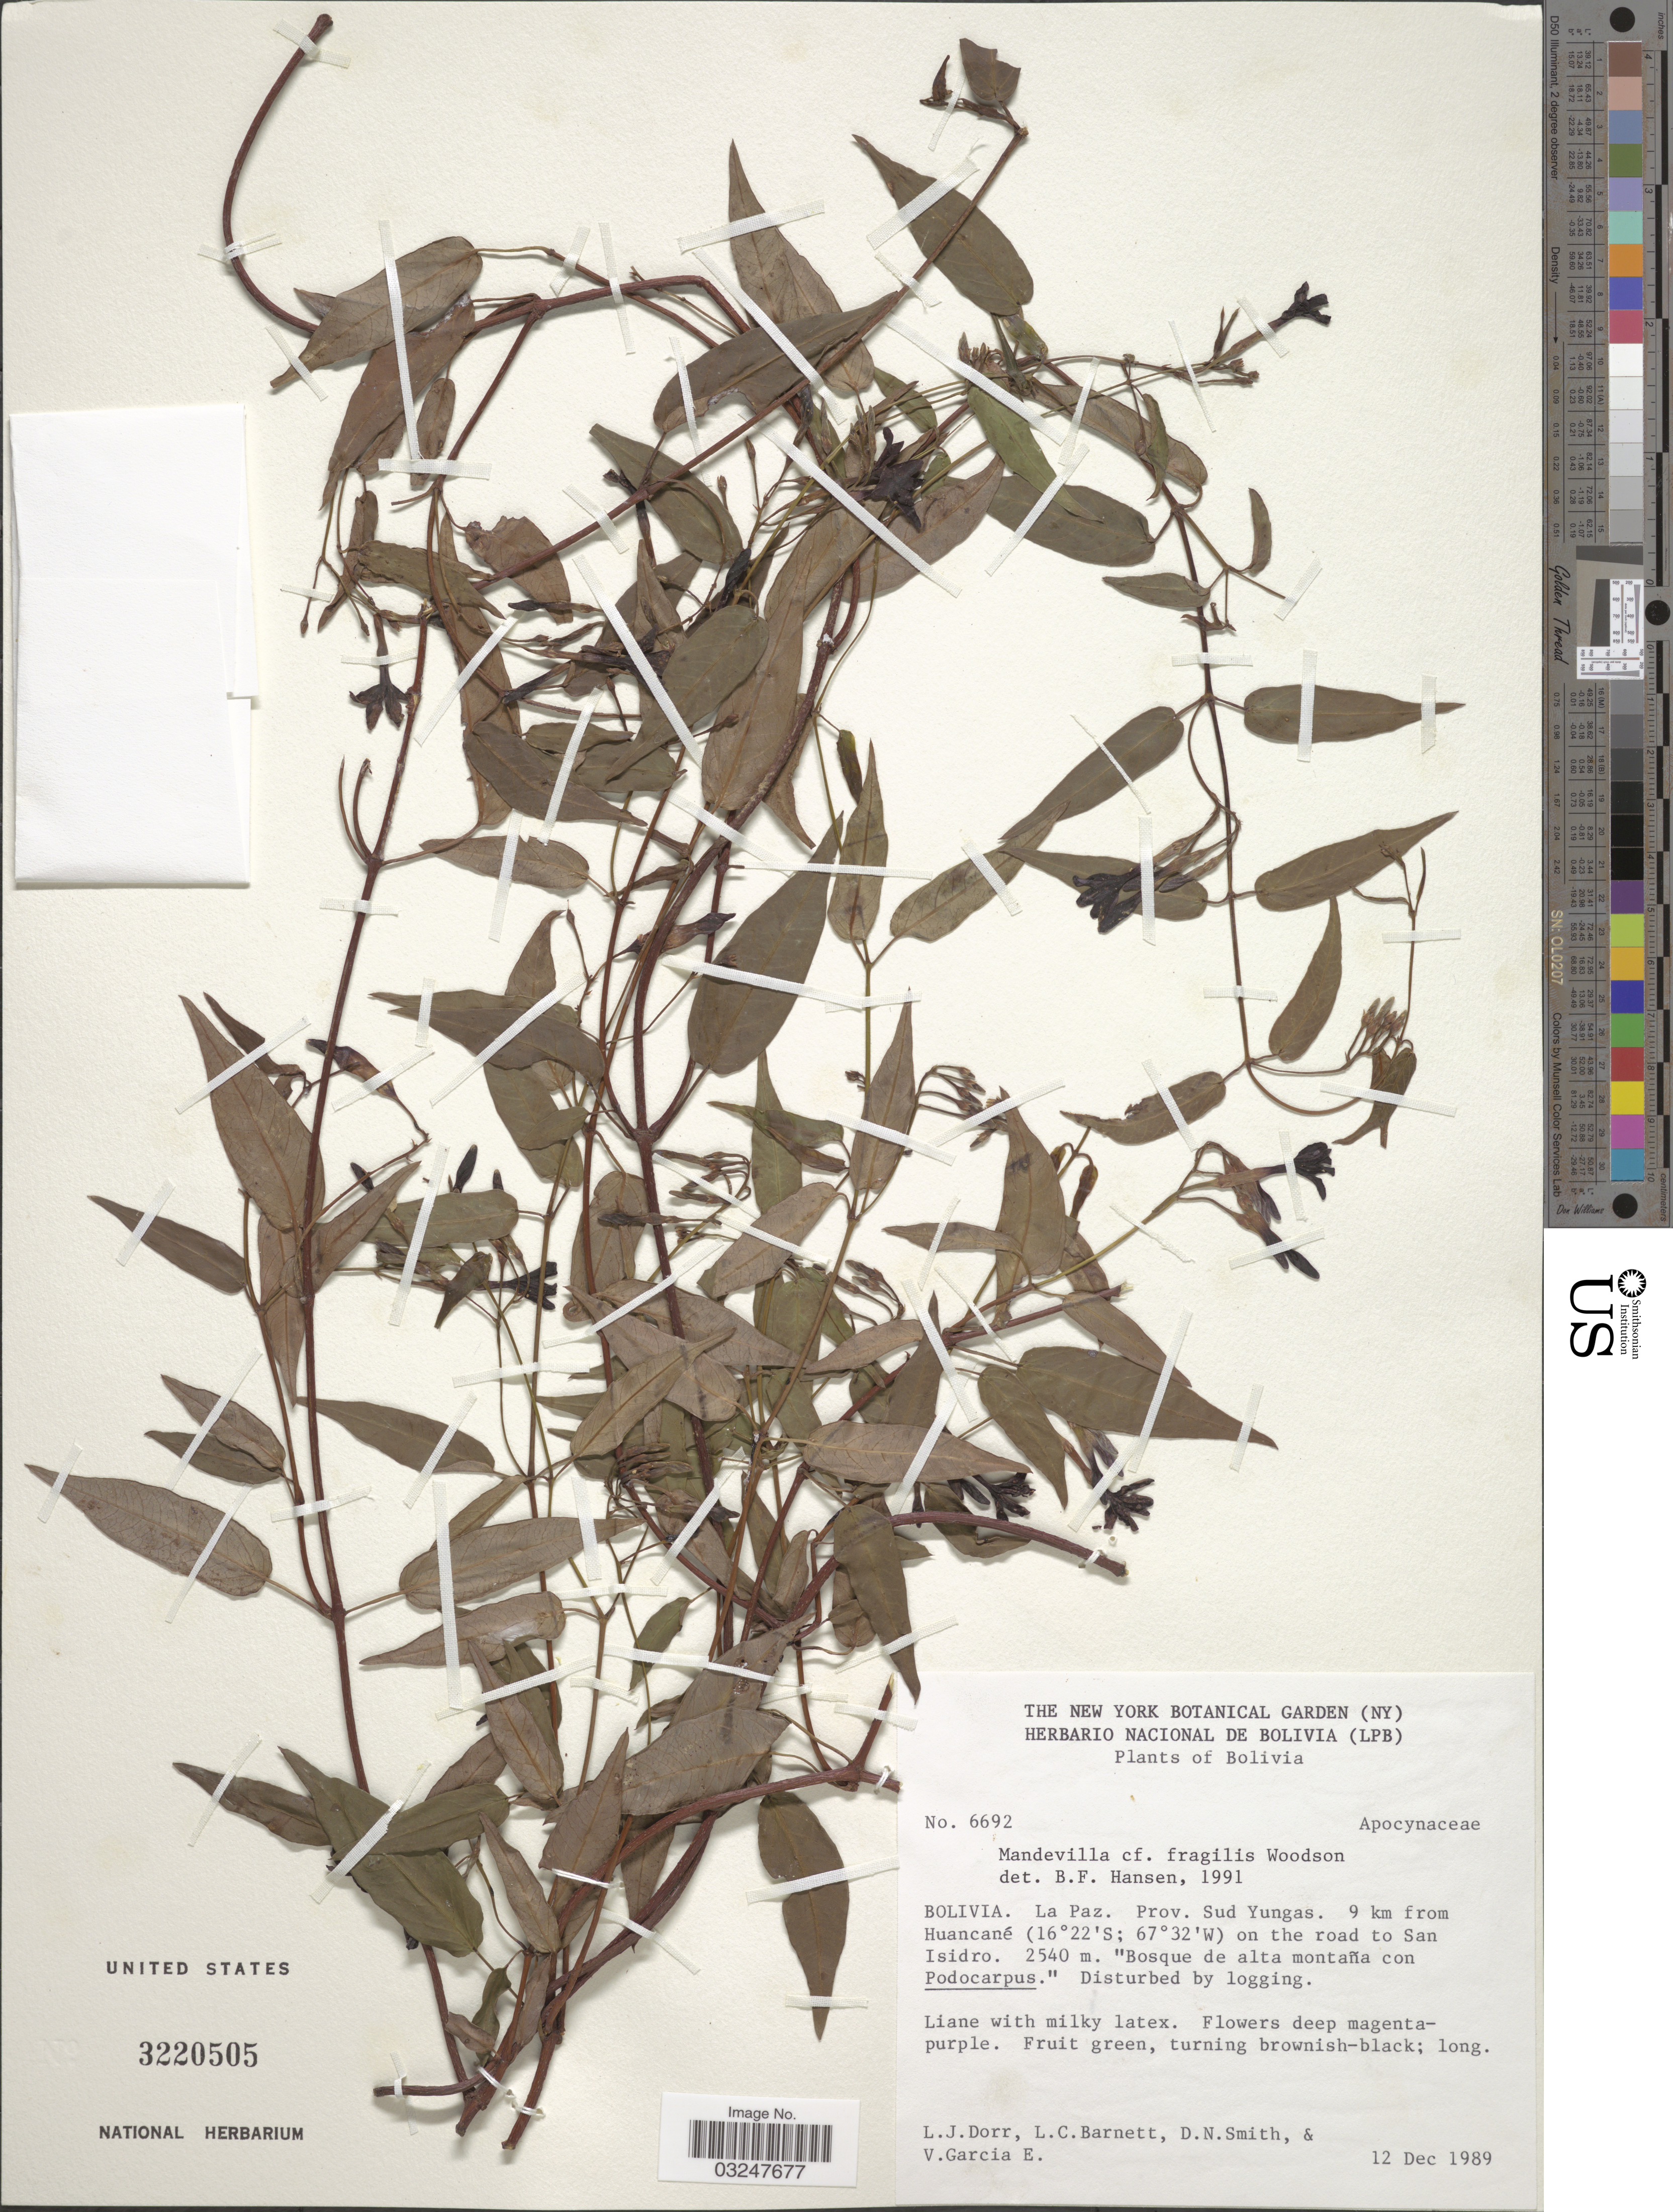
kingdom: Plantae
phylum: Tracheophyta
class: Magnoliopsida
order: Gentianales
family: Apocynaceae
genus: Mandevilla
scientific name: Mandevilla fragilis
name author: Woodson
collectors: L. J. Dorr, L. C. Barnett, D. Smith & V. Garcia E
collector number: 6692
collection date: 1989-12-12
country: Bolivia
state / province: La Paz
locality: Prov. Sud Yungas, 9 km from Huancané on the road to San Isidro.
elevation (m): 2540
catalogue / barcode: US 3220505